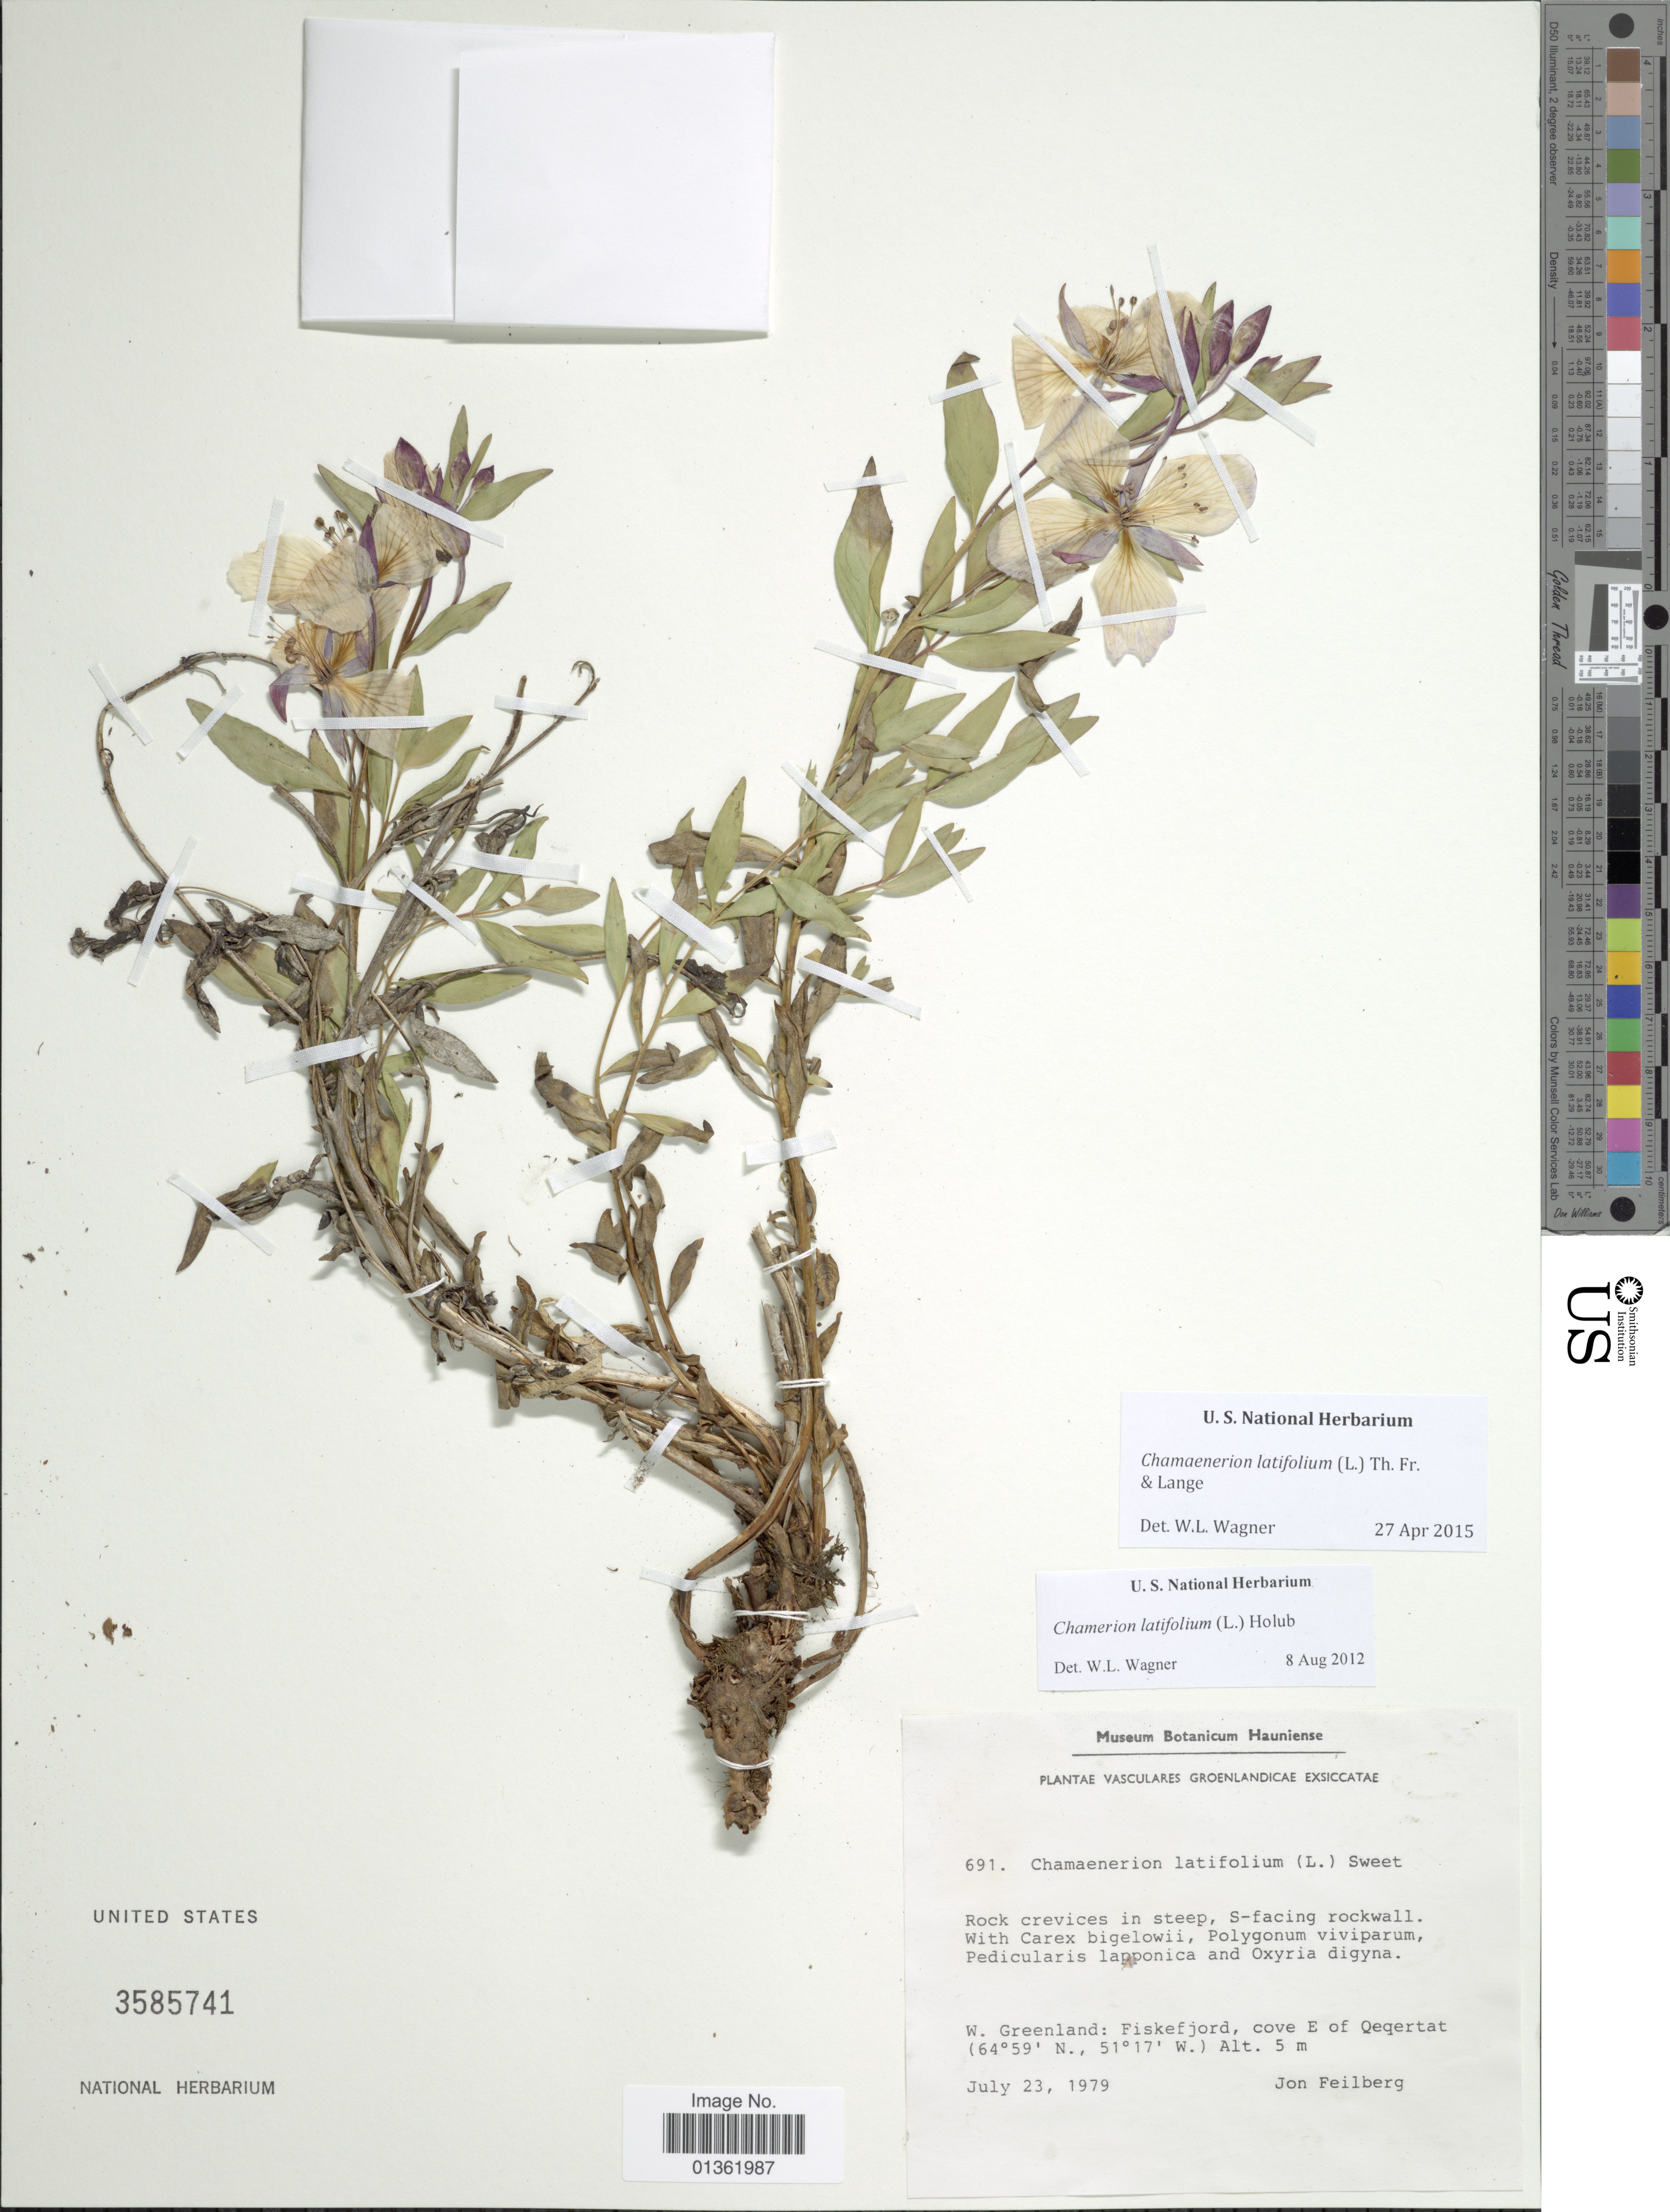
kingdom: Plantae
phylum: Tracheophyta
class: Magnoliopsida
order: Myrtales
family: Onagraceae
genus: Chamaenerion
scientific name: Chamaenerion latifolium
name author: (L.) Th. Fr. & Lange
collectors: J. Feilberg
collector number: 691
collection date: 1979-07-23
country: Greenland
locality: W. Greenland: Fiskefjord, cove E of Qeqertat.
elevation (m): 5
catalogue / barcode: US 3585741